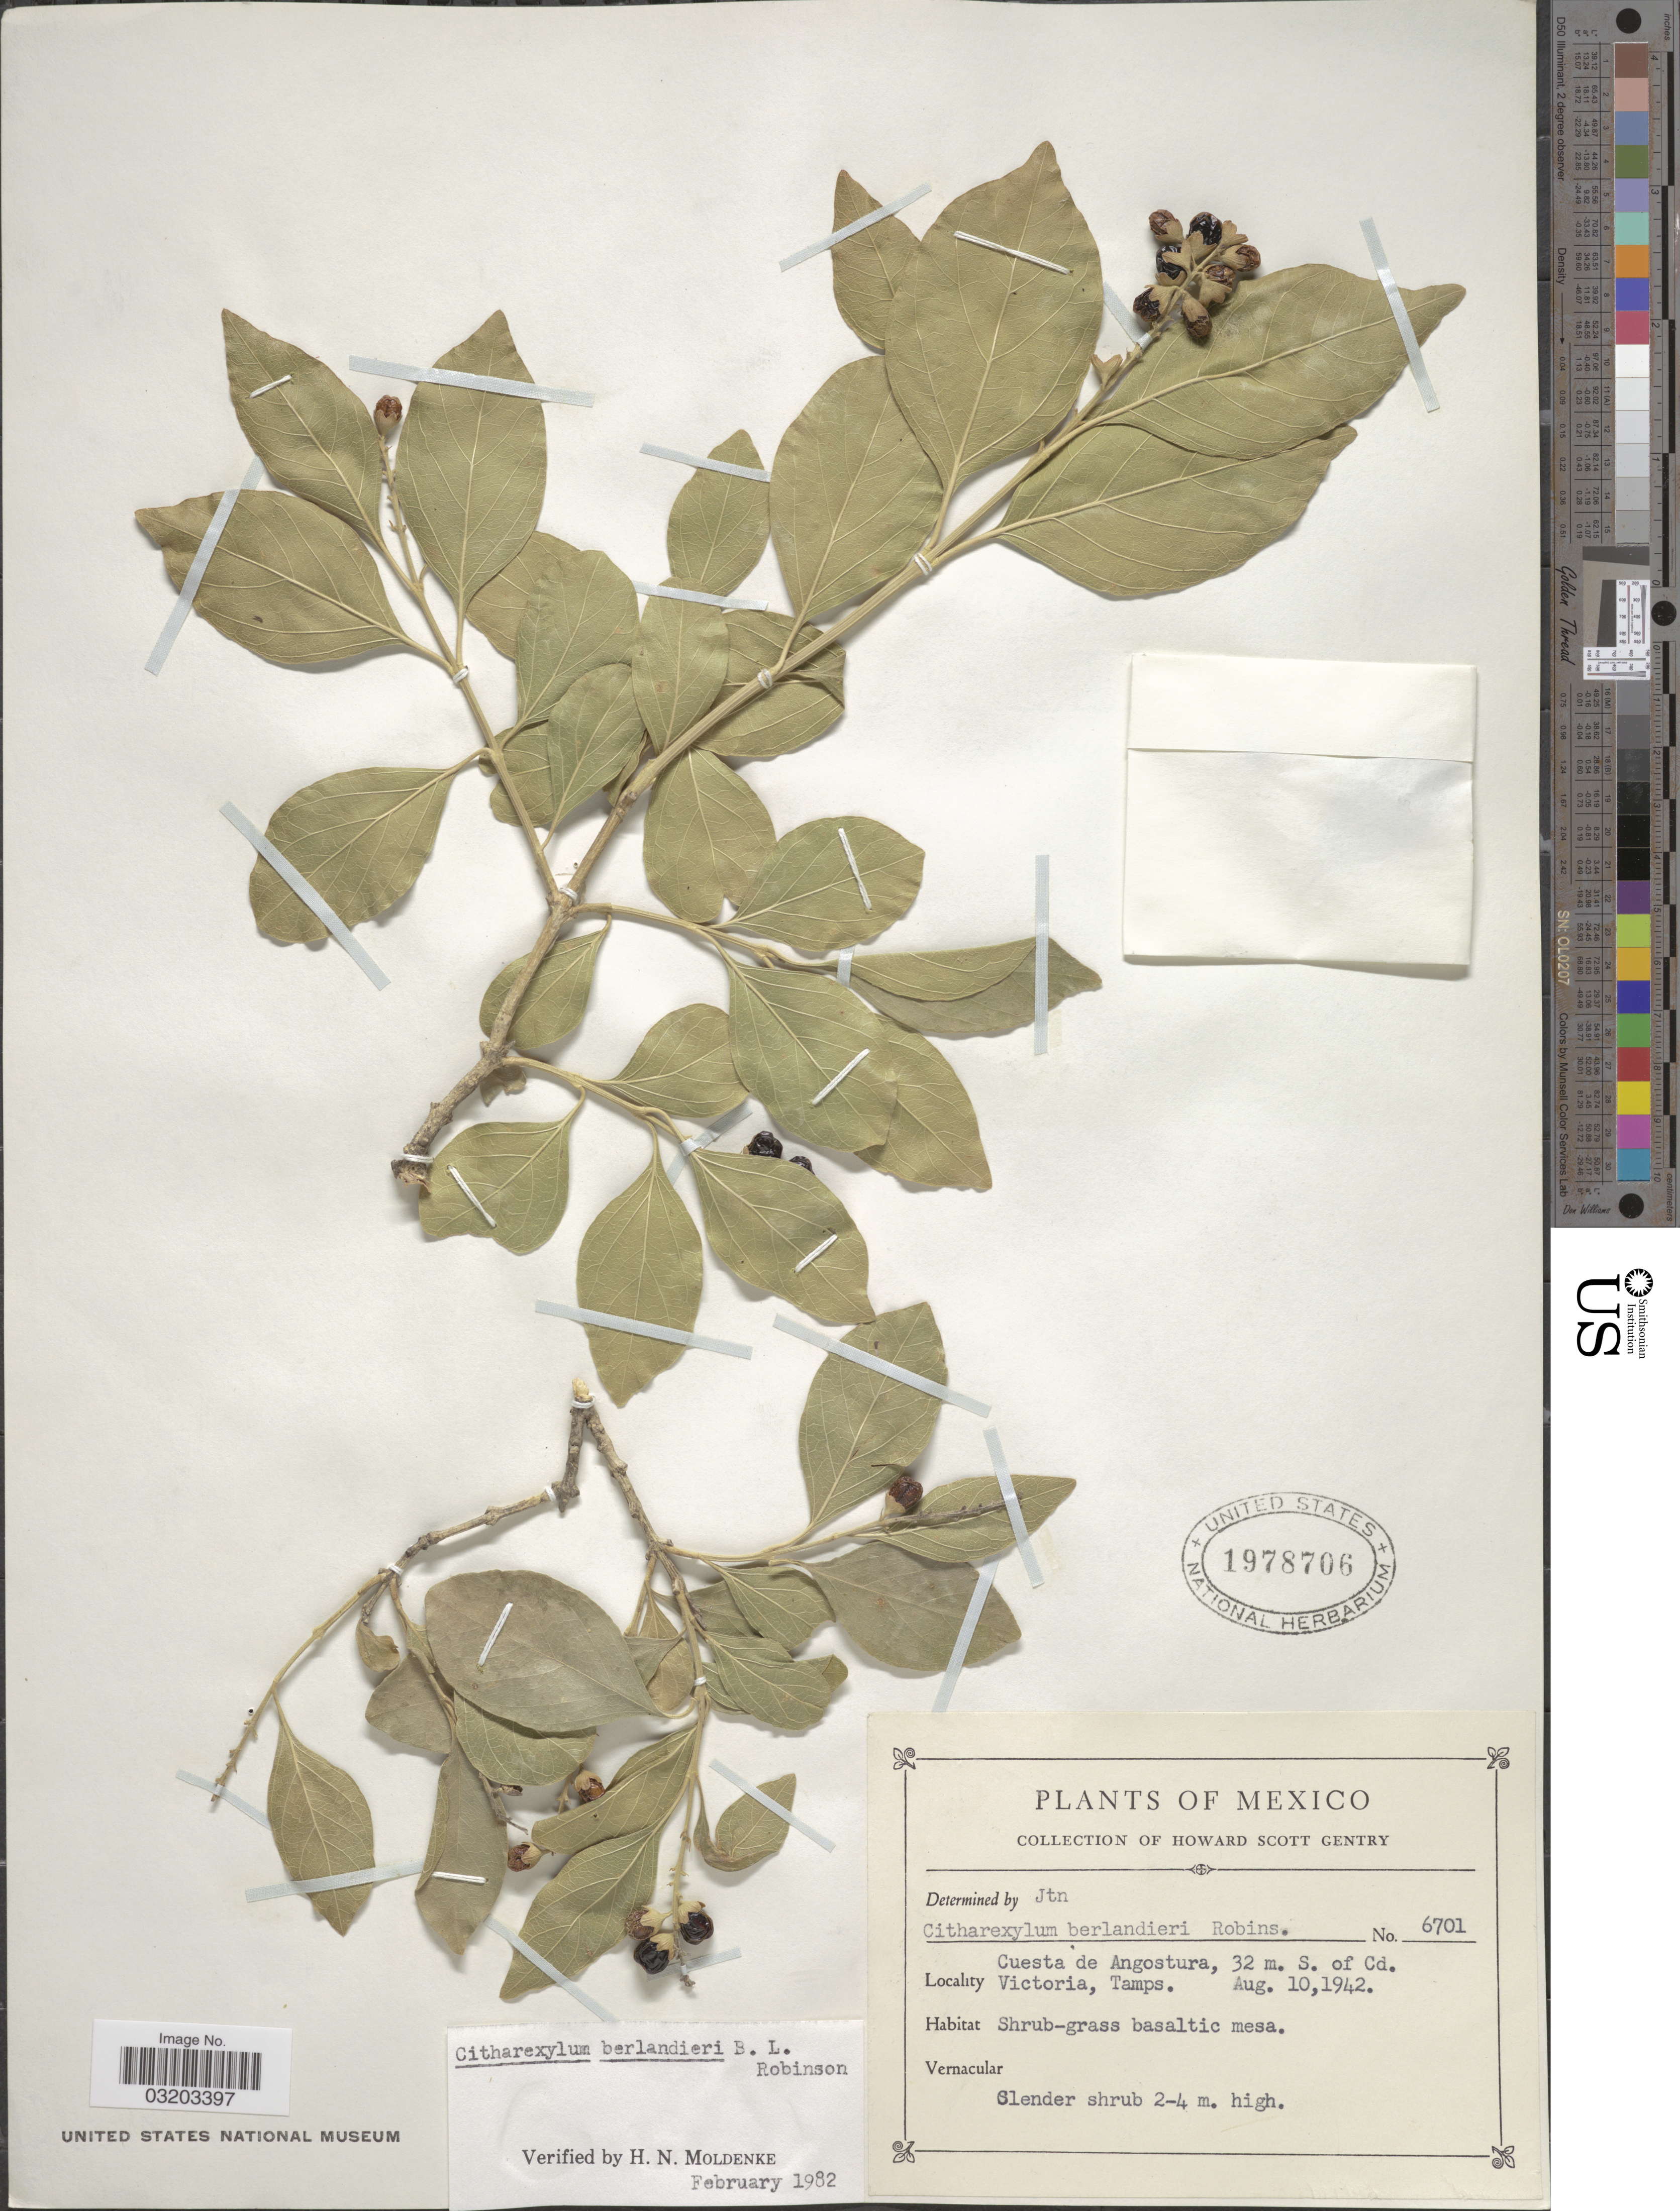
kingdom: Plantae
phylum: Tracheophyta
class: Magnoliopsida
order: Lamiales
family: Verbenaceae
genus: Citharexylum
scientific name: Citharexylum berlandieri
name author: B.L. Rob.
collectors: H. S. Gentry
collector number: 6701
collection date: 1942-08-10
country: Mexico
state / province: Tamaulipas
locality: Cuesta de Angostura, 32 m. S. of Cd. Victoria, Tamps.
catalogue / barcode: US 1978706